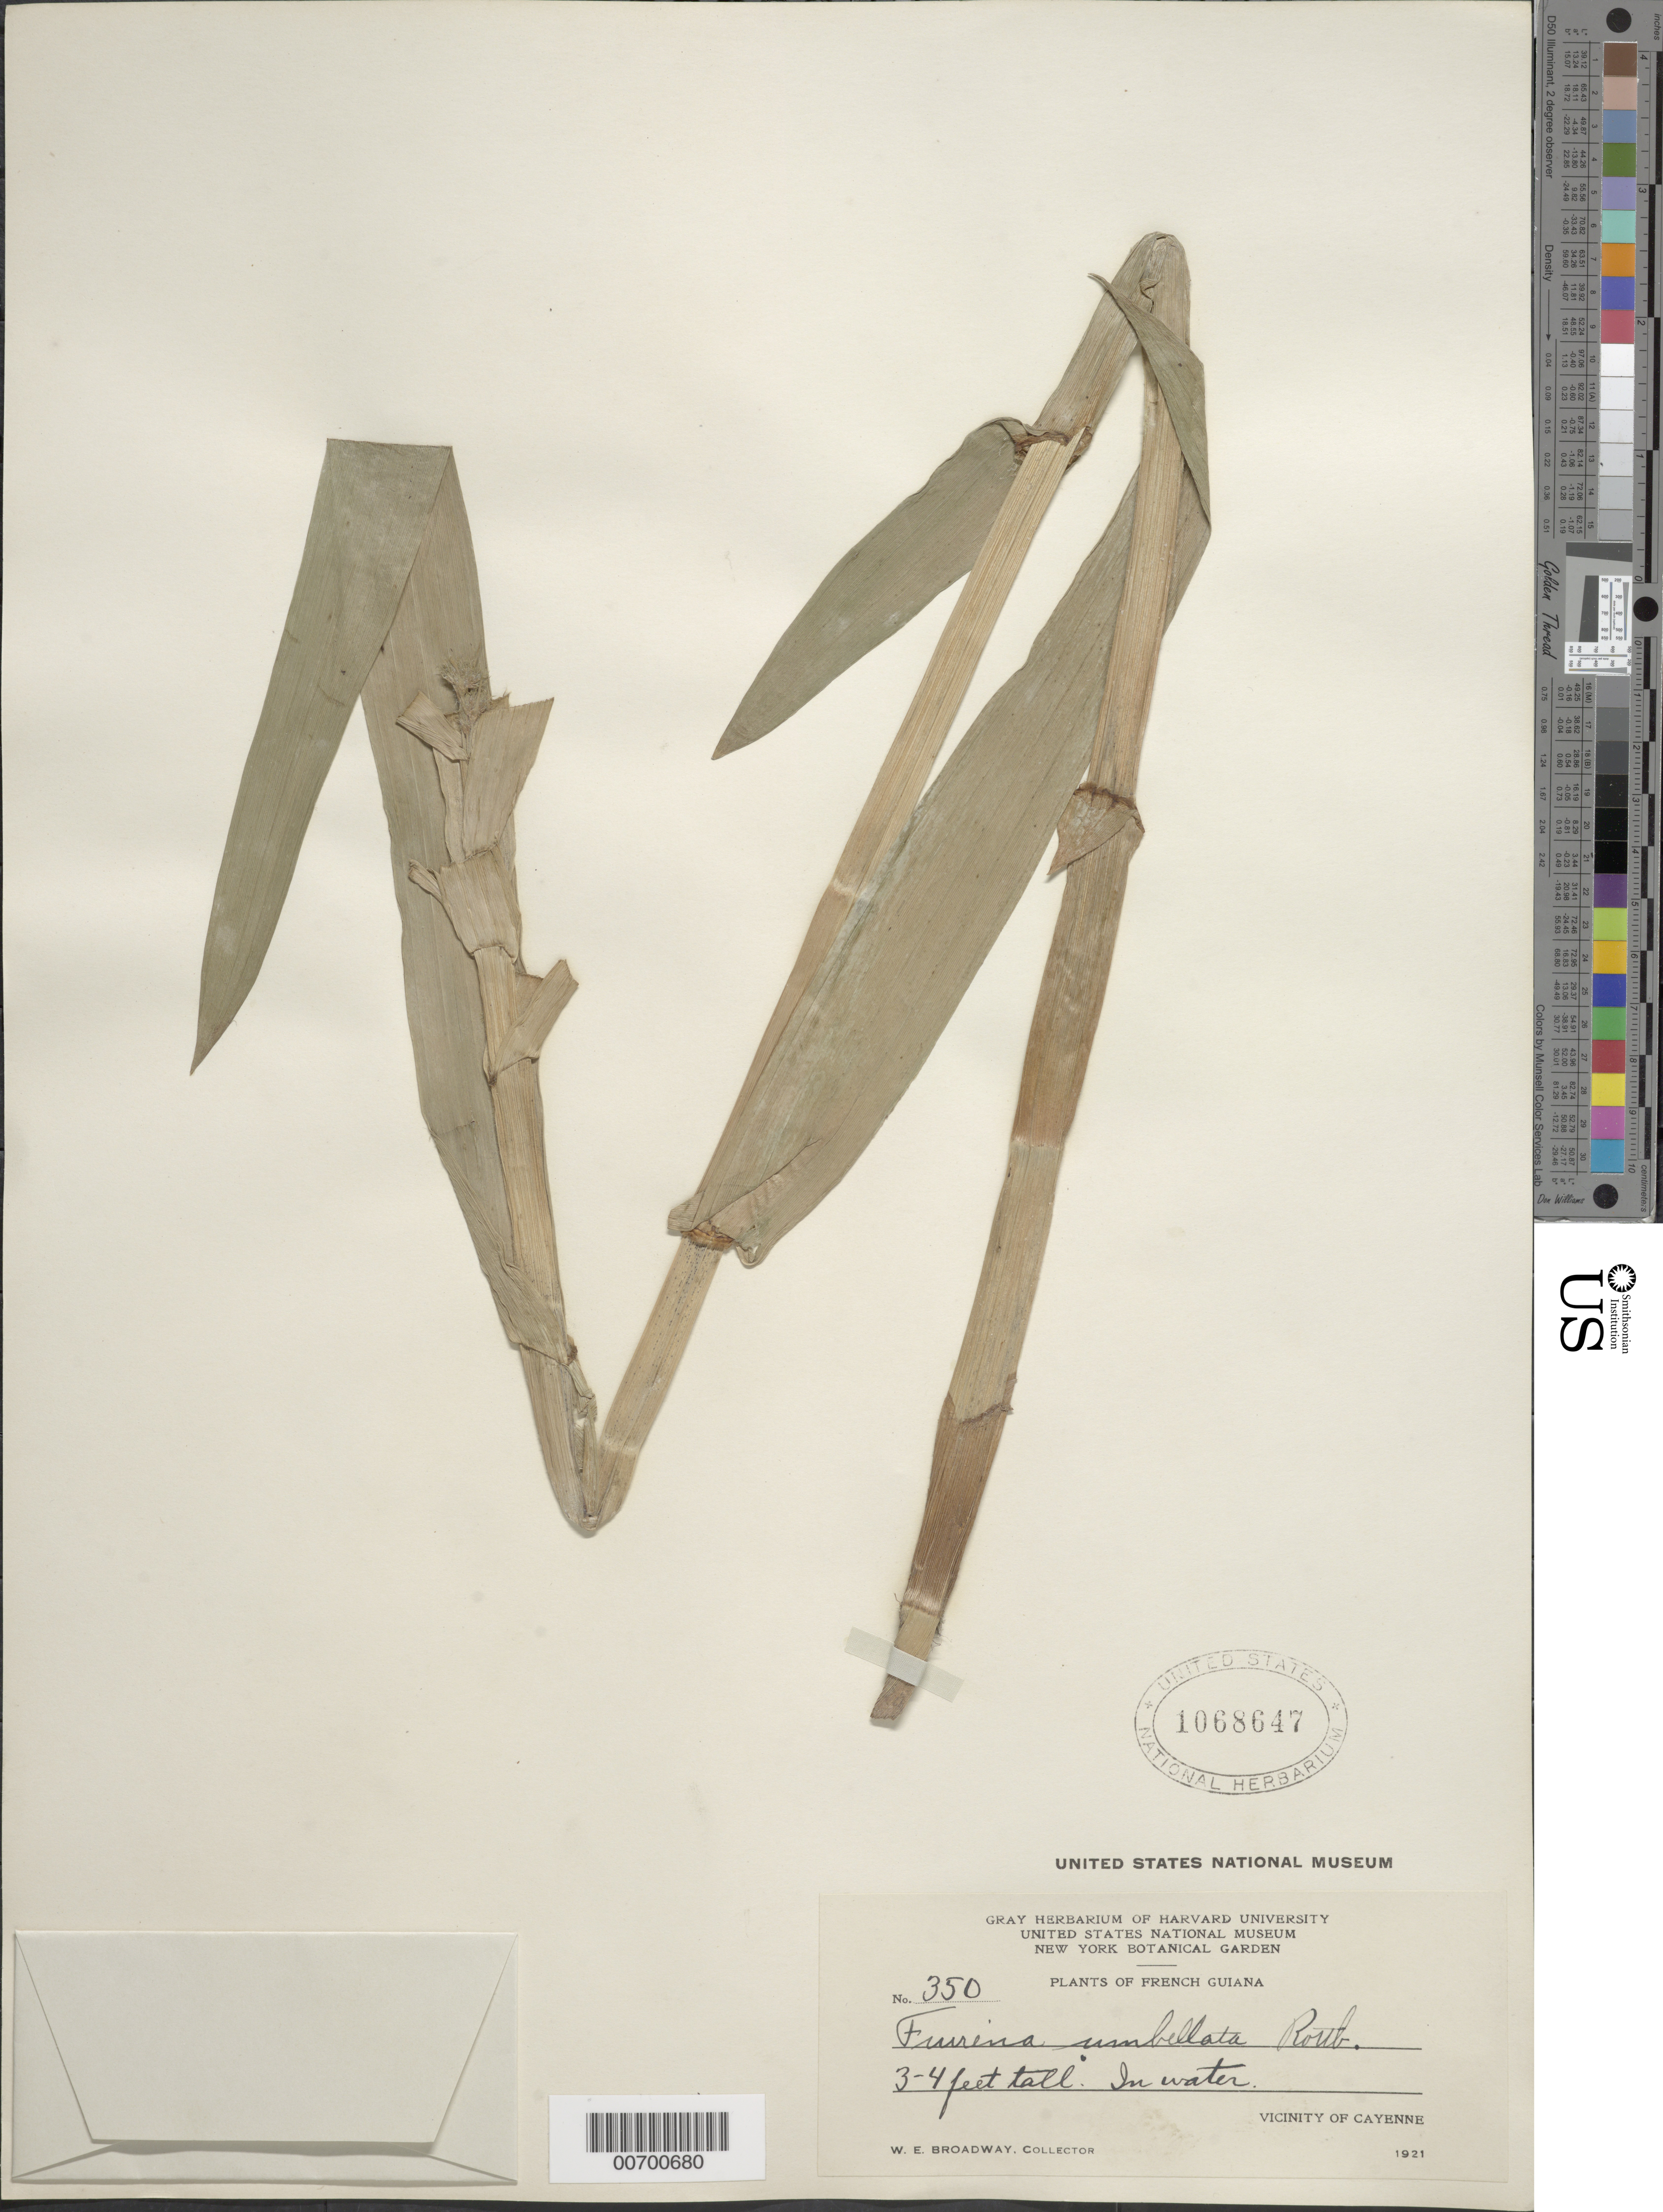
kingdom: Plantae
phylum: Tracheophyta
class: Liliopsida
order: Poales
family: Cyperaceae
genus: Fuirena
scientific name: Fuirena umbellata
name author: Rottb.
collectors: W. E. Broadway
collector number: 350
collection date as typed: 31-May-21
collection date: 1921-05-31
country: French Guiana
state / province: Cayenne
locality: Cayenne, vic.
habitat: In water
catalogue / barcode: US 1068647